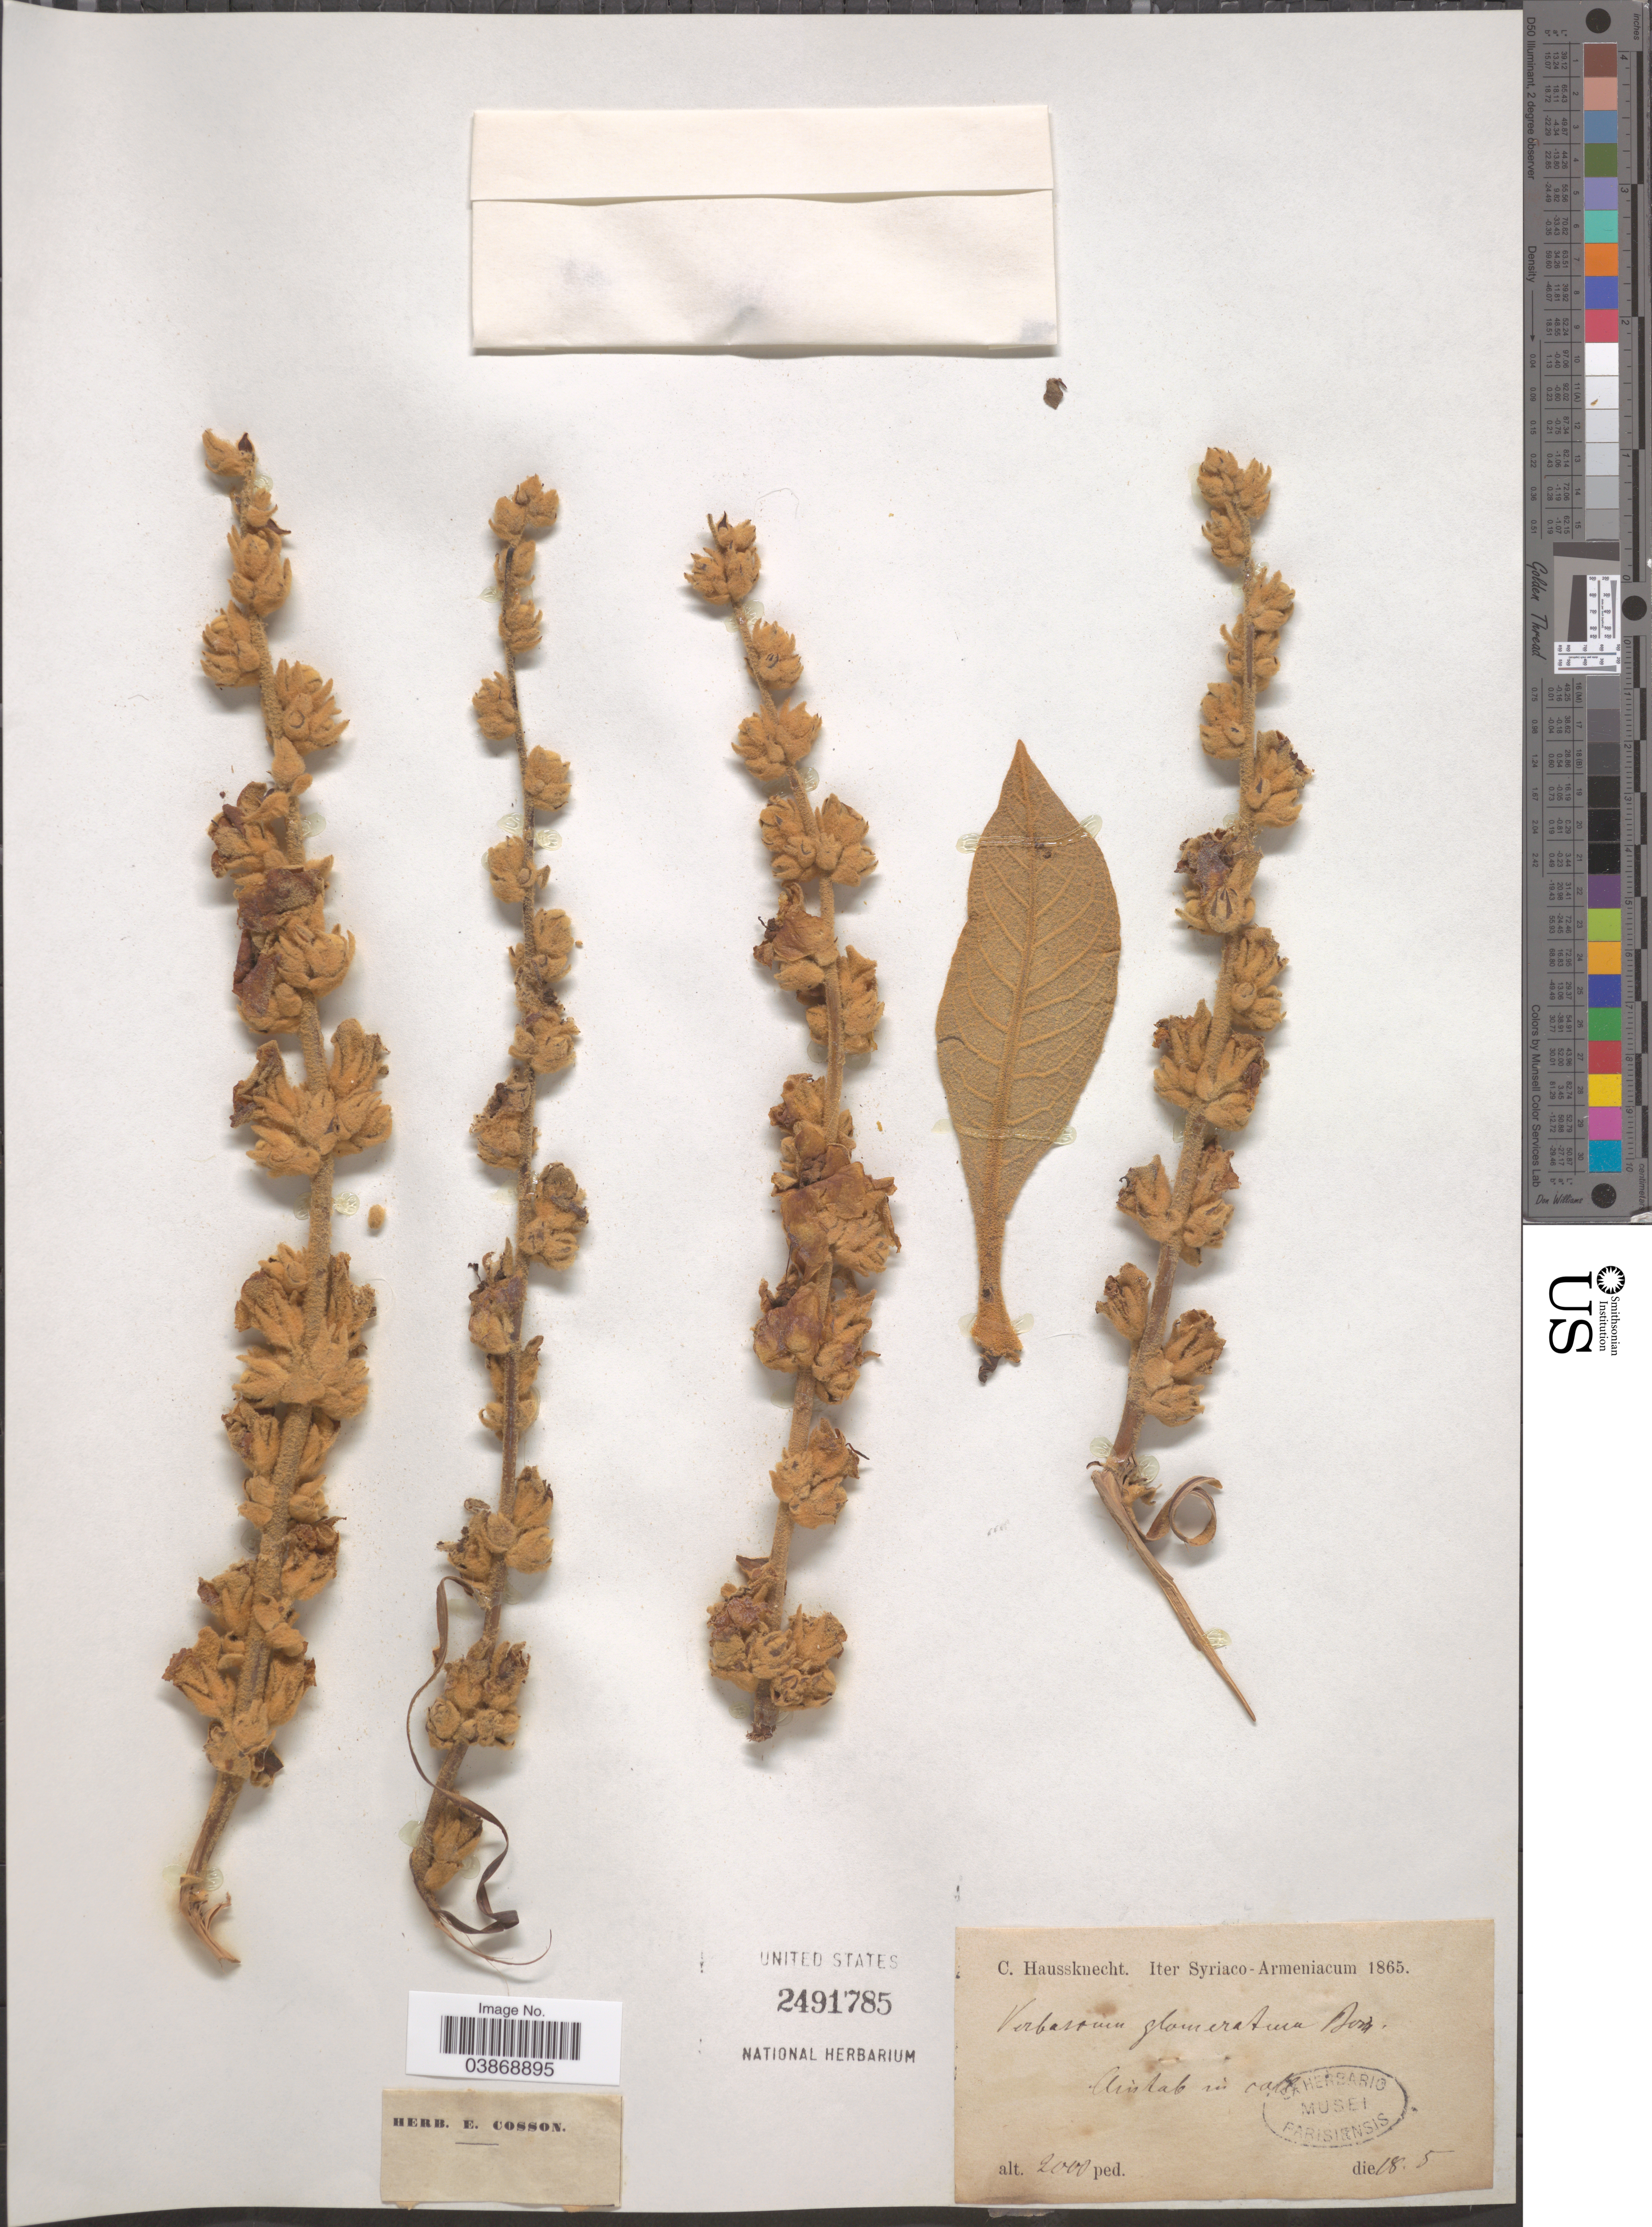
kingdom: Plantae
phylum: Tracheophyta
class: Magnoliopsida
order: Lamiales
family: Scrophulariaceae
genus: Verbascum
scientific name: Verbascum glomeratum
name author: Boiss.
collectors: C. Haussknecht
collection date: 1865-05-18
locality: Iter Syriaco-Ameniacum. Aintab in coll. [interpreted]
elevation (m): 610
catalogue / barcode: US 2491785